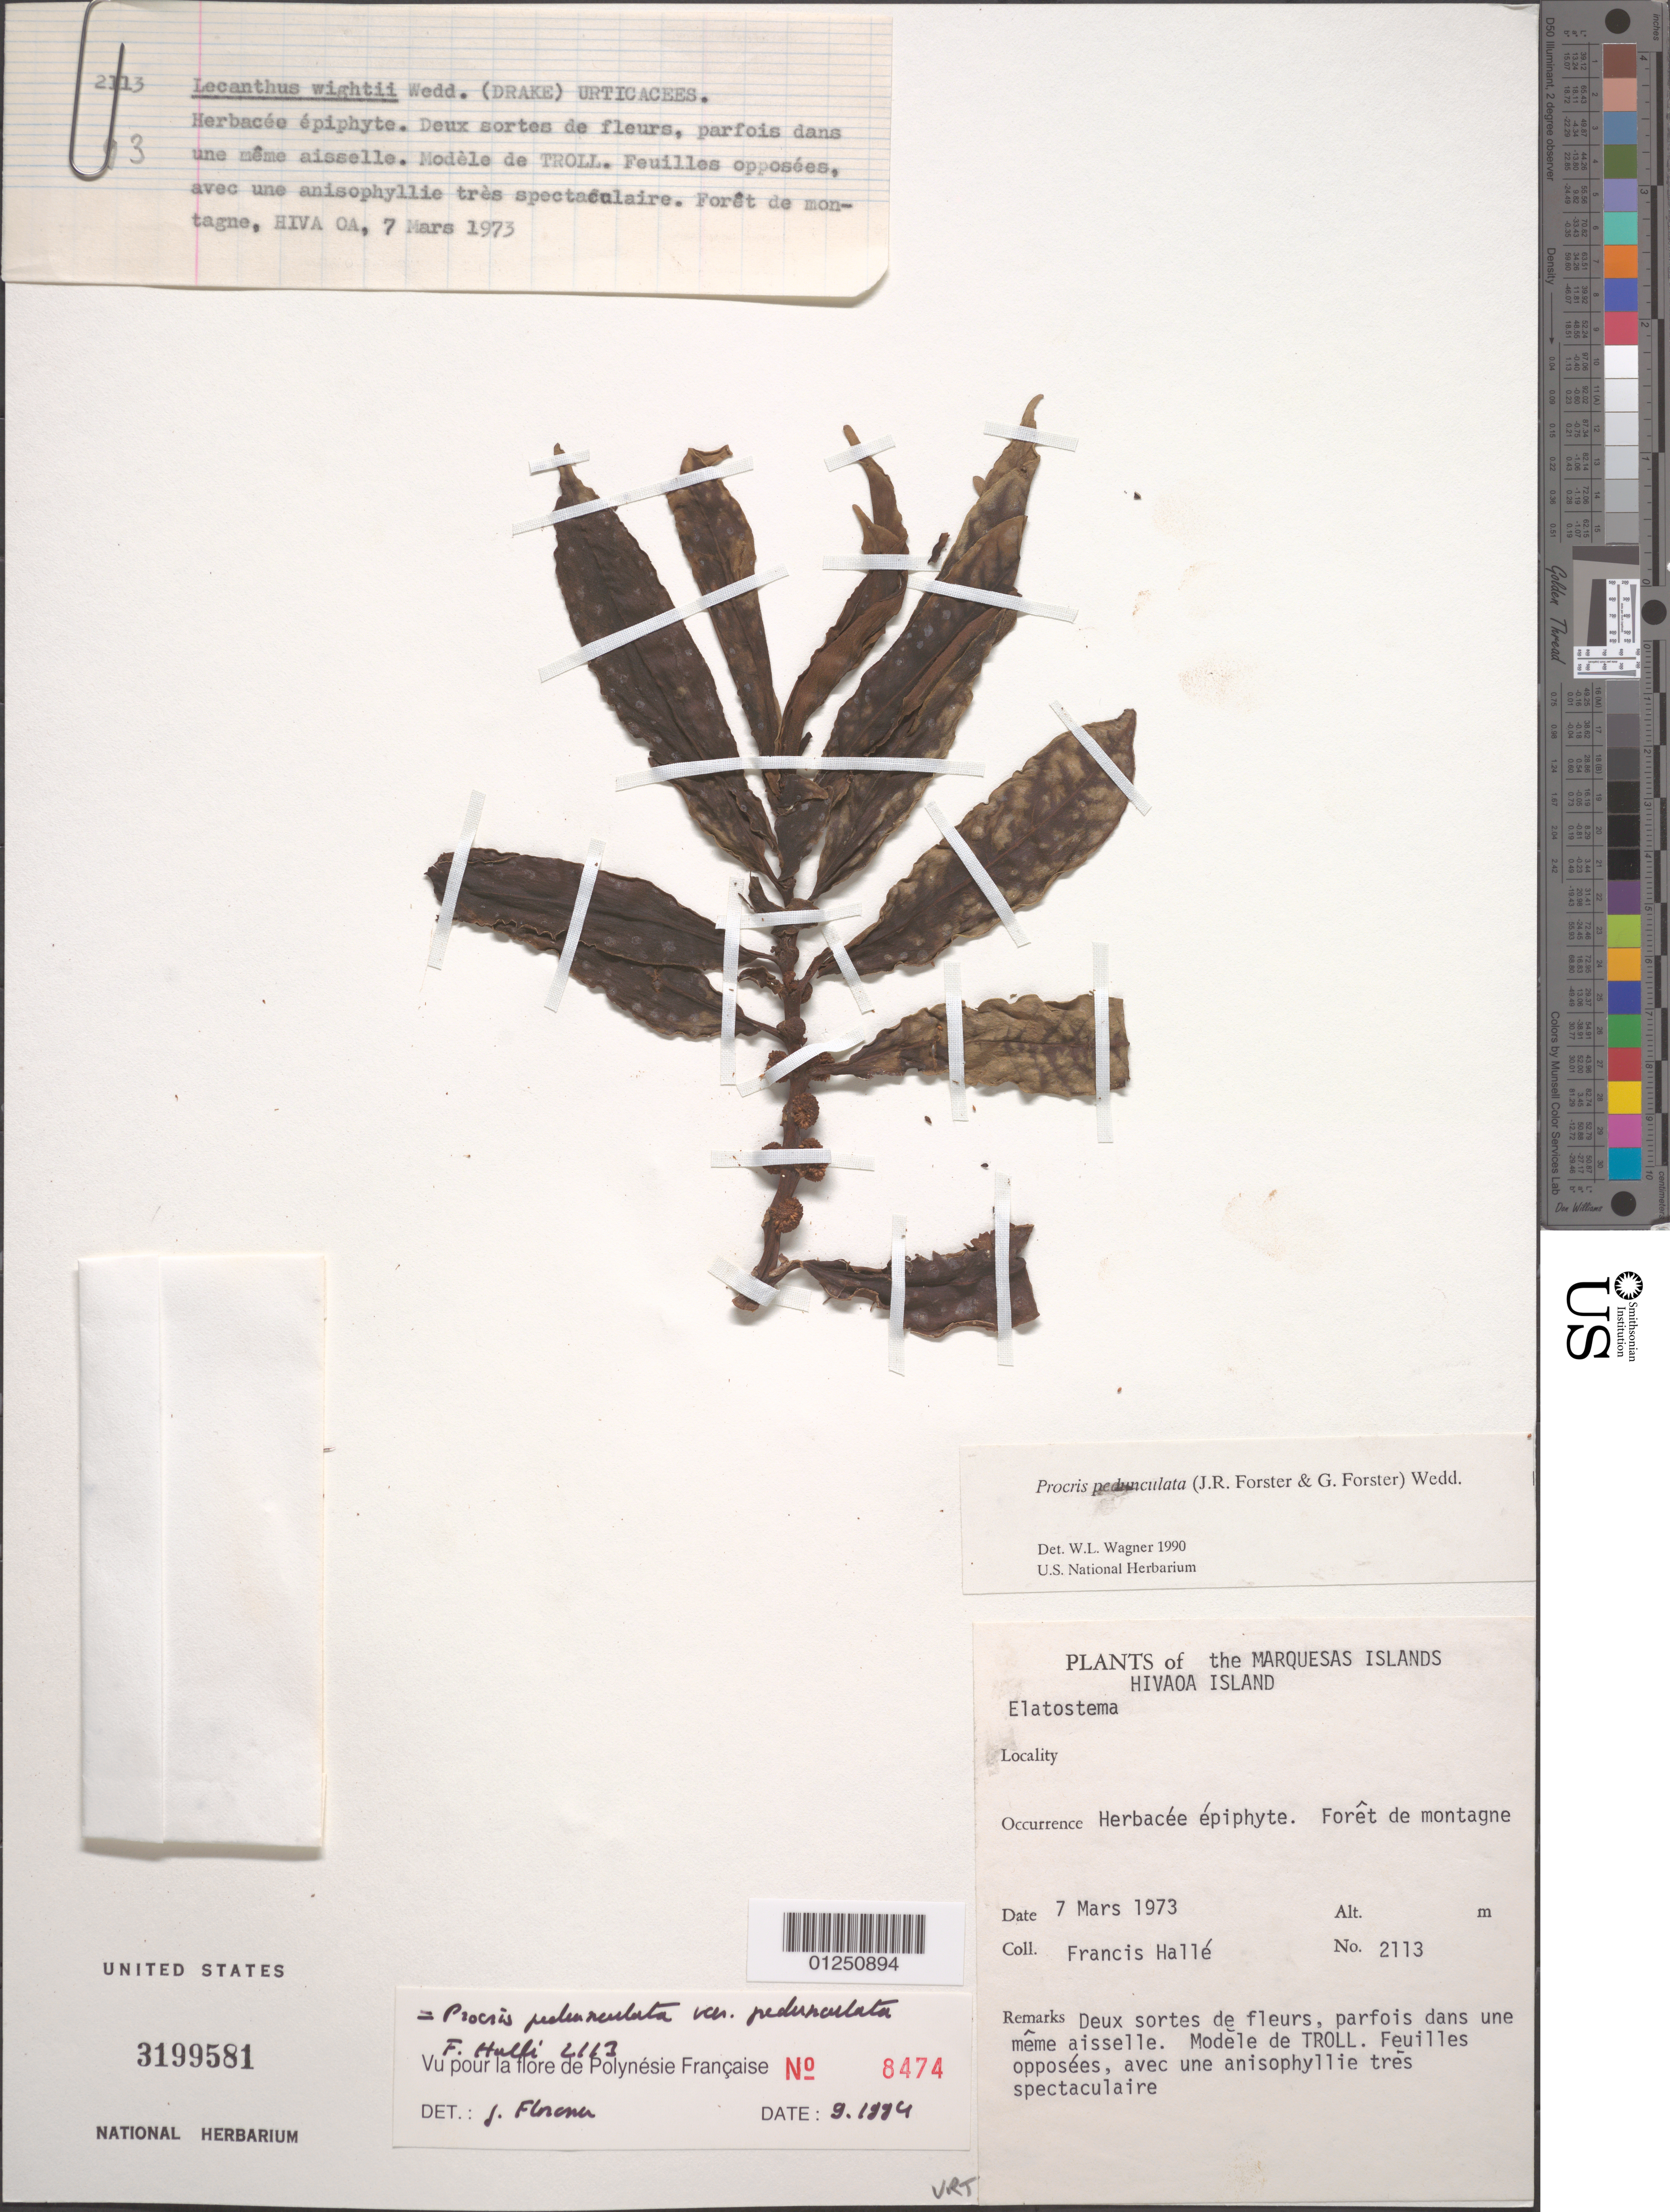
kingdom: Plantae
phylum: Tracheophyta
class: Magnoliopsida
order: Rosales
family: Urticaceae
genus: Procris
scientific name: Procris pedunculata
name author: (J.R. Forst. & G. Forst.) Wedd.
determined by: Wagner, W. L., (BOT), Smithsonian Institution - National Museum of Natural History (UNITED STATES)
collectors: F. Hallé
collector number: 2113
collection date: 1973-03-07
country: French Polynesia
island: Hiva Oa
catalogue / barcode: US 3199581